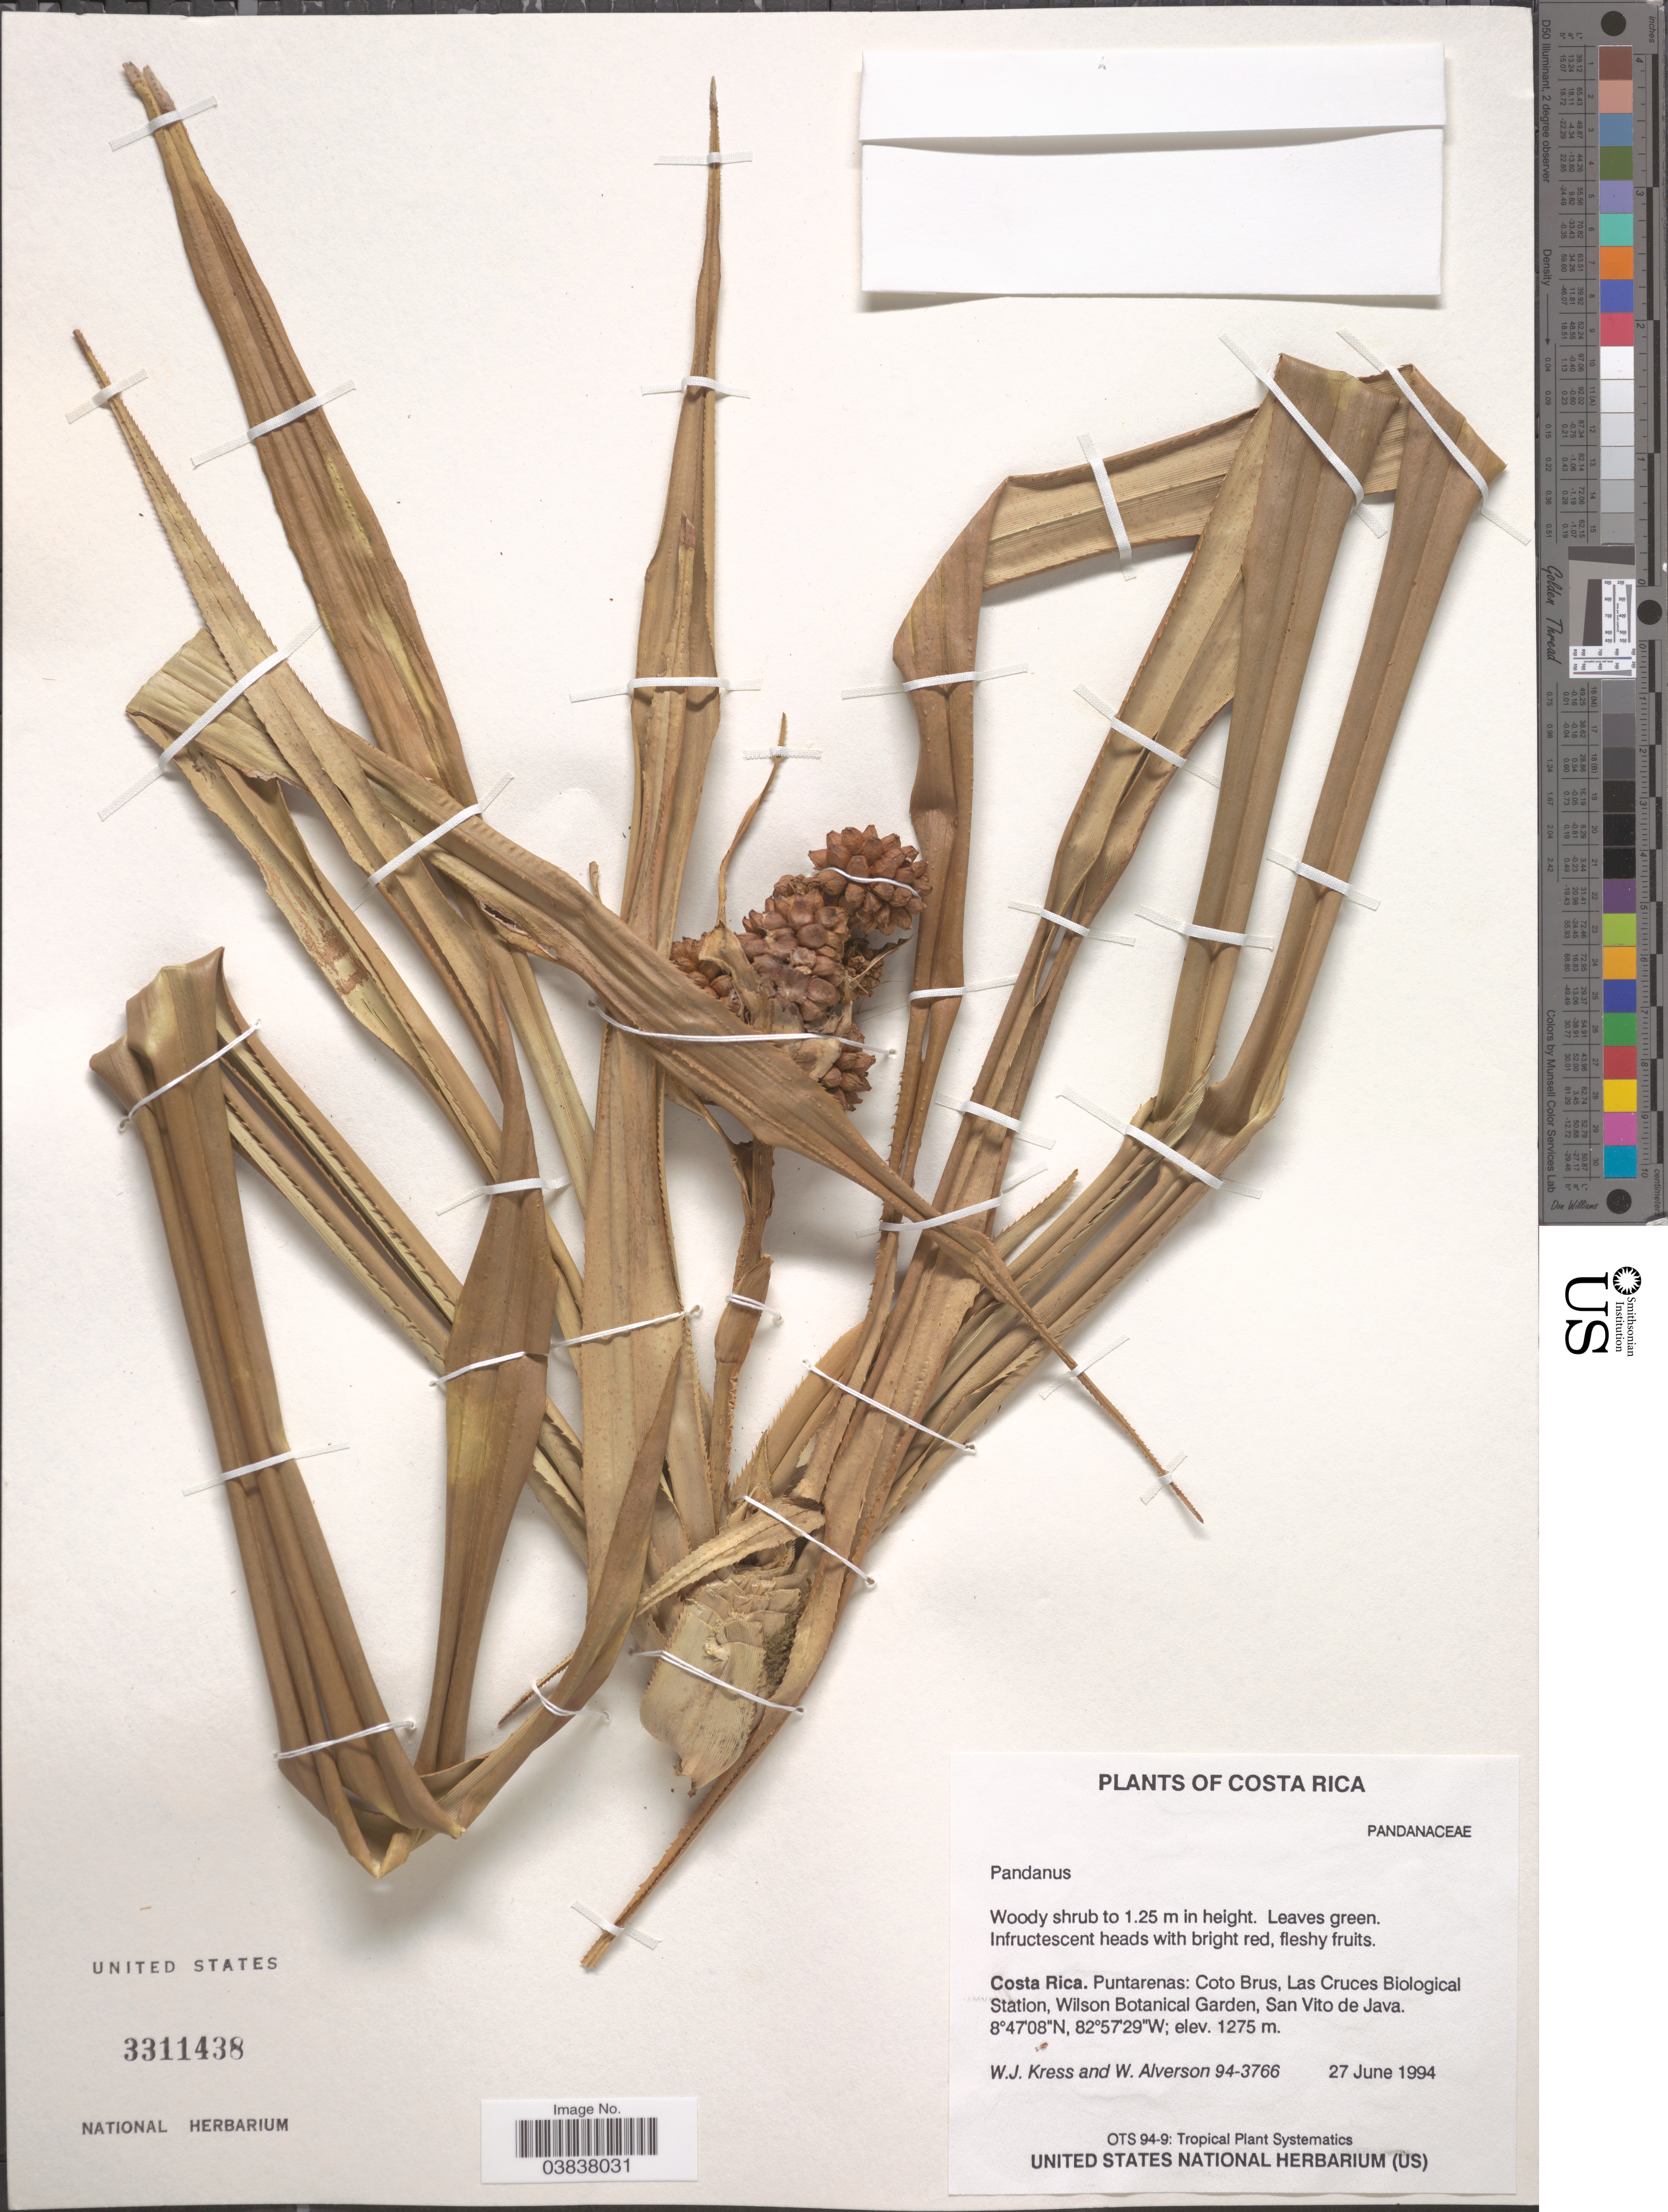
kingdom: Plantae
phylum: Tracheophyta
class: Liliopsida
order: Pandanales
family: Pandanaceae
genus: Pandanus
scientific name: Pandanus sp.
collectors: W. J. Kress & W. S. Alverson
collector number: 94-3766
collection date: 1994-06-27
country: Costa Rica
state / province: Puntarenas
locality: Coto Brus, Las Cruces Biological Station, Wilson Botanical Garden, San Vito de Java.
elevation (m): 1275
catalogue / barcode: US 3311438